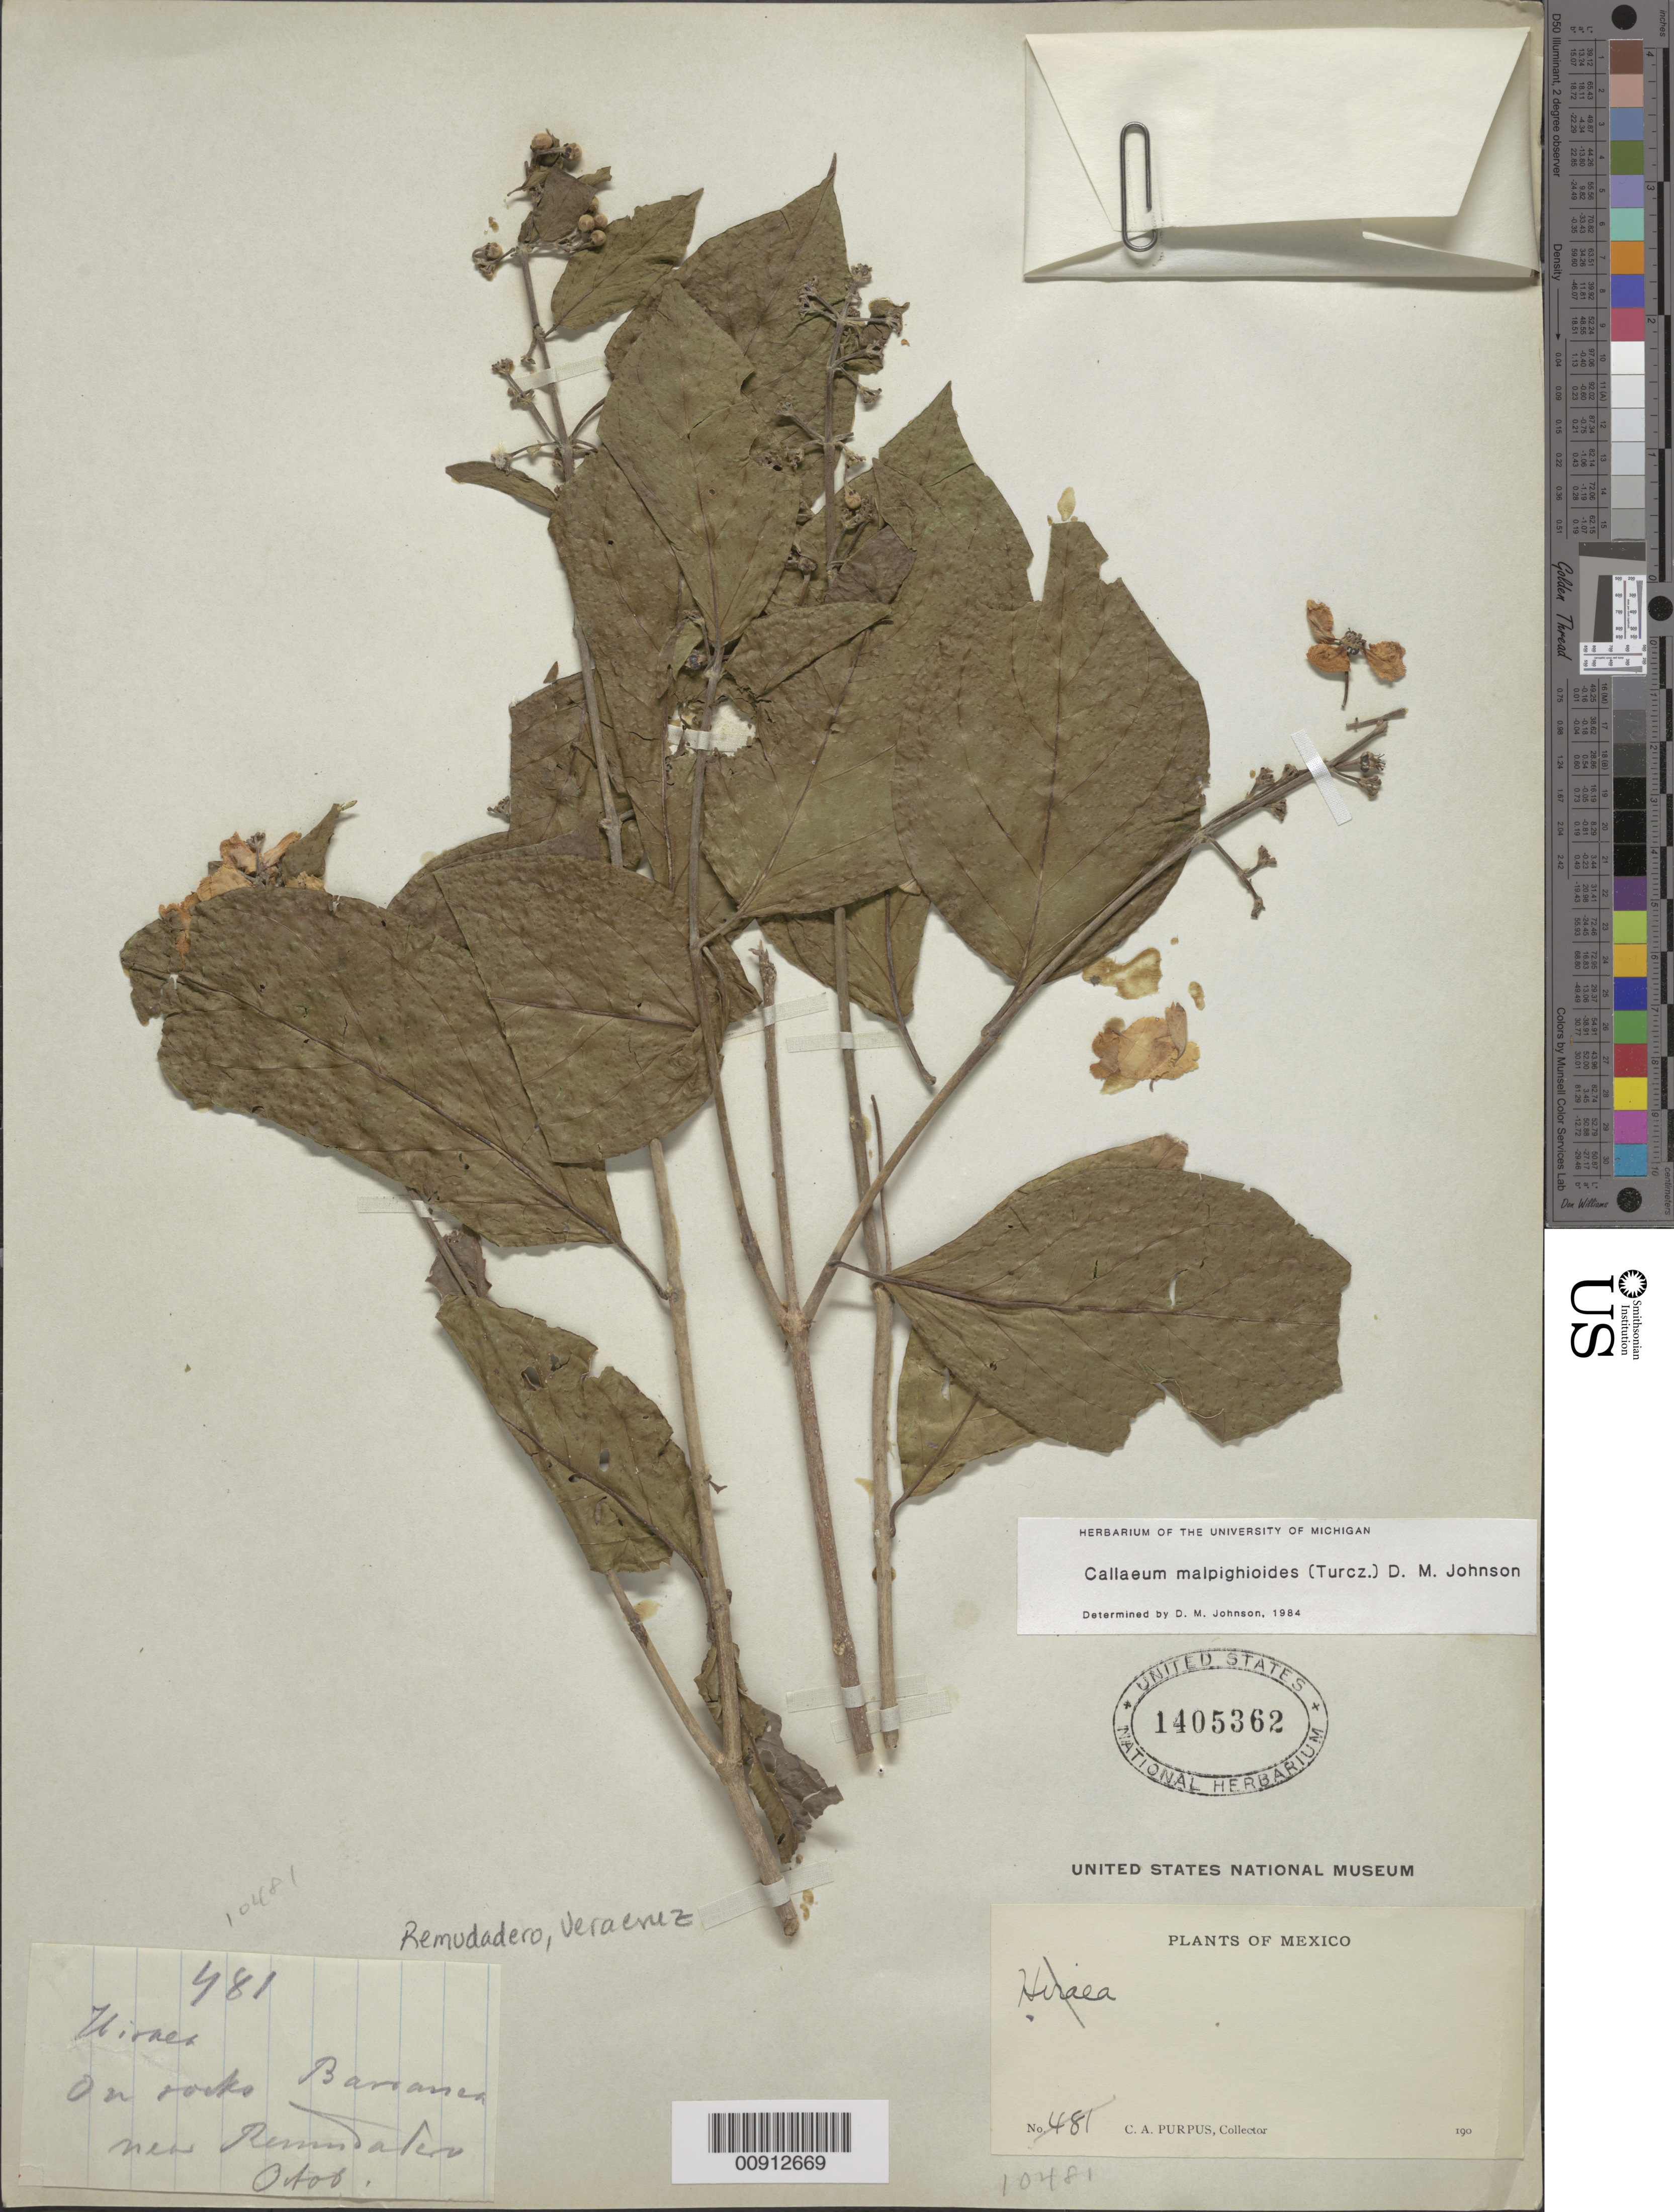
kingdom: Plantae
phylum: Tracheophyta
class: Magnoliopsida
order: Malpighiales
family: Malpighiaceae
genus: Callaeum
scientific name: Callaeum malpighioides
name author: (Turcz.) D.M. Johnson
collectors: C. A. Purpus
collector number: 10481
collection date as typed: Oct 190-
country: Mexico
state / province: Veracruz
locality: Barranca near Remudadero.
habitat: On rocks.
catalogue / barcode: US 1405362